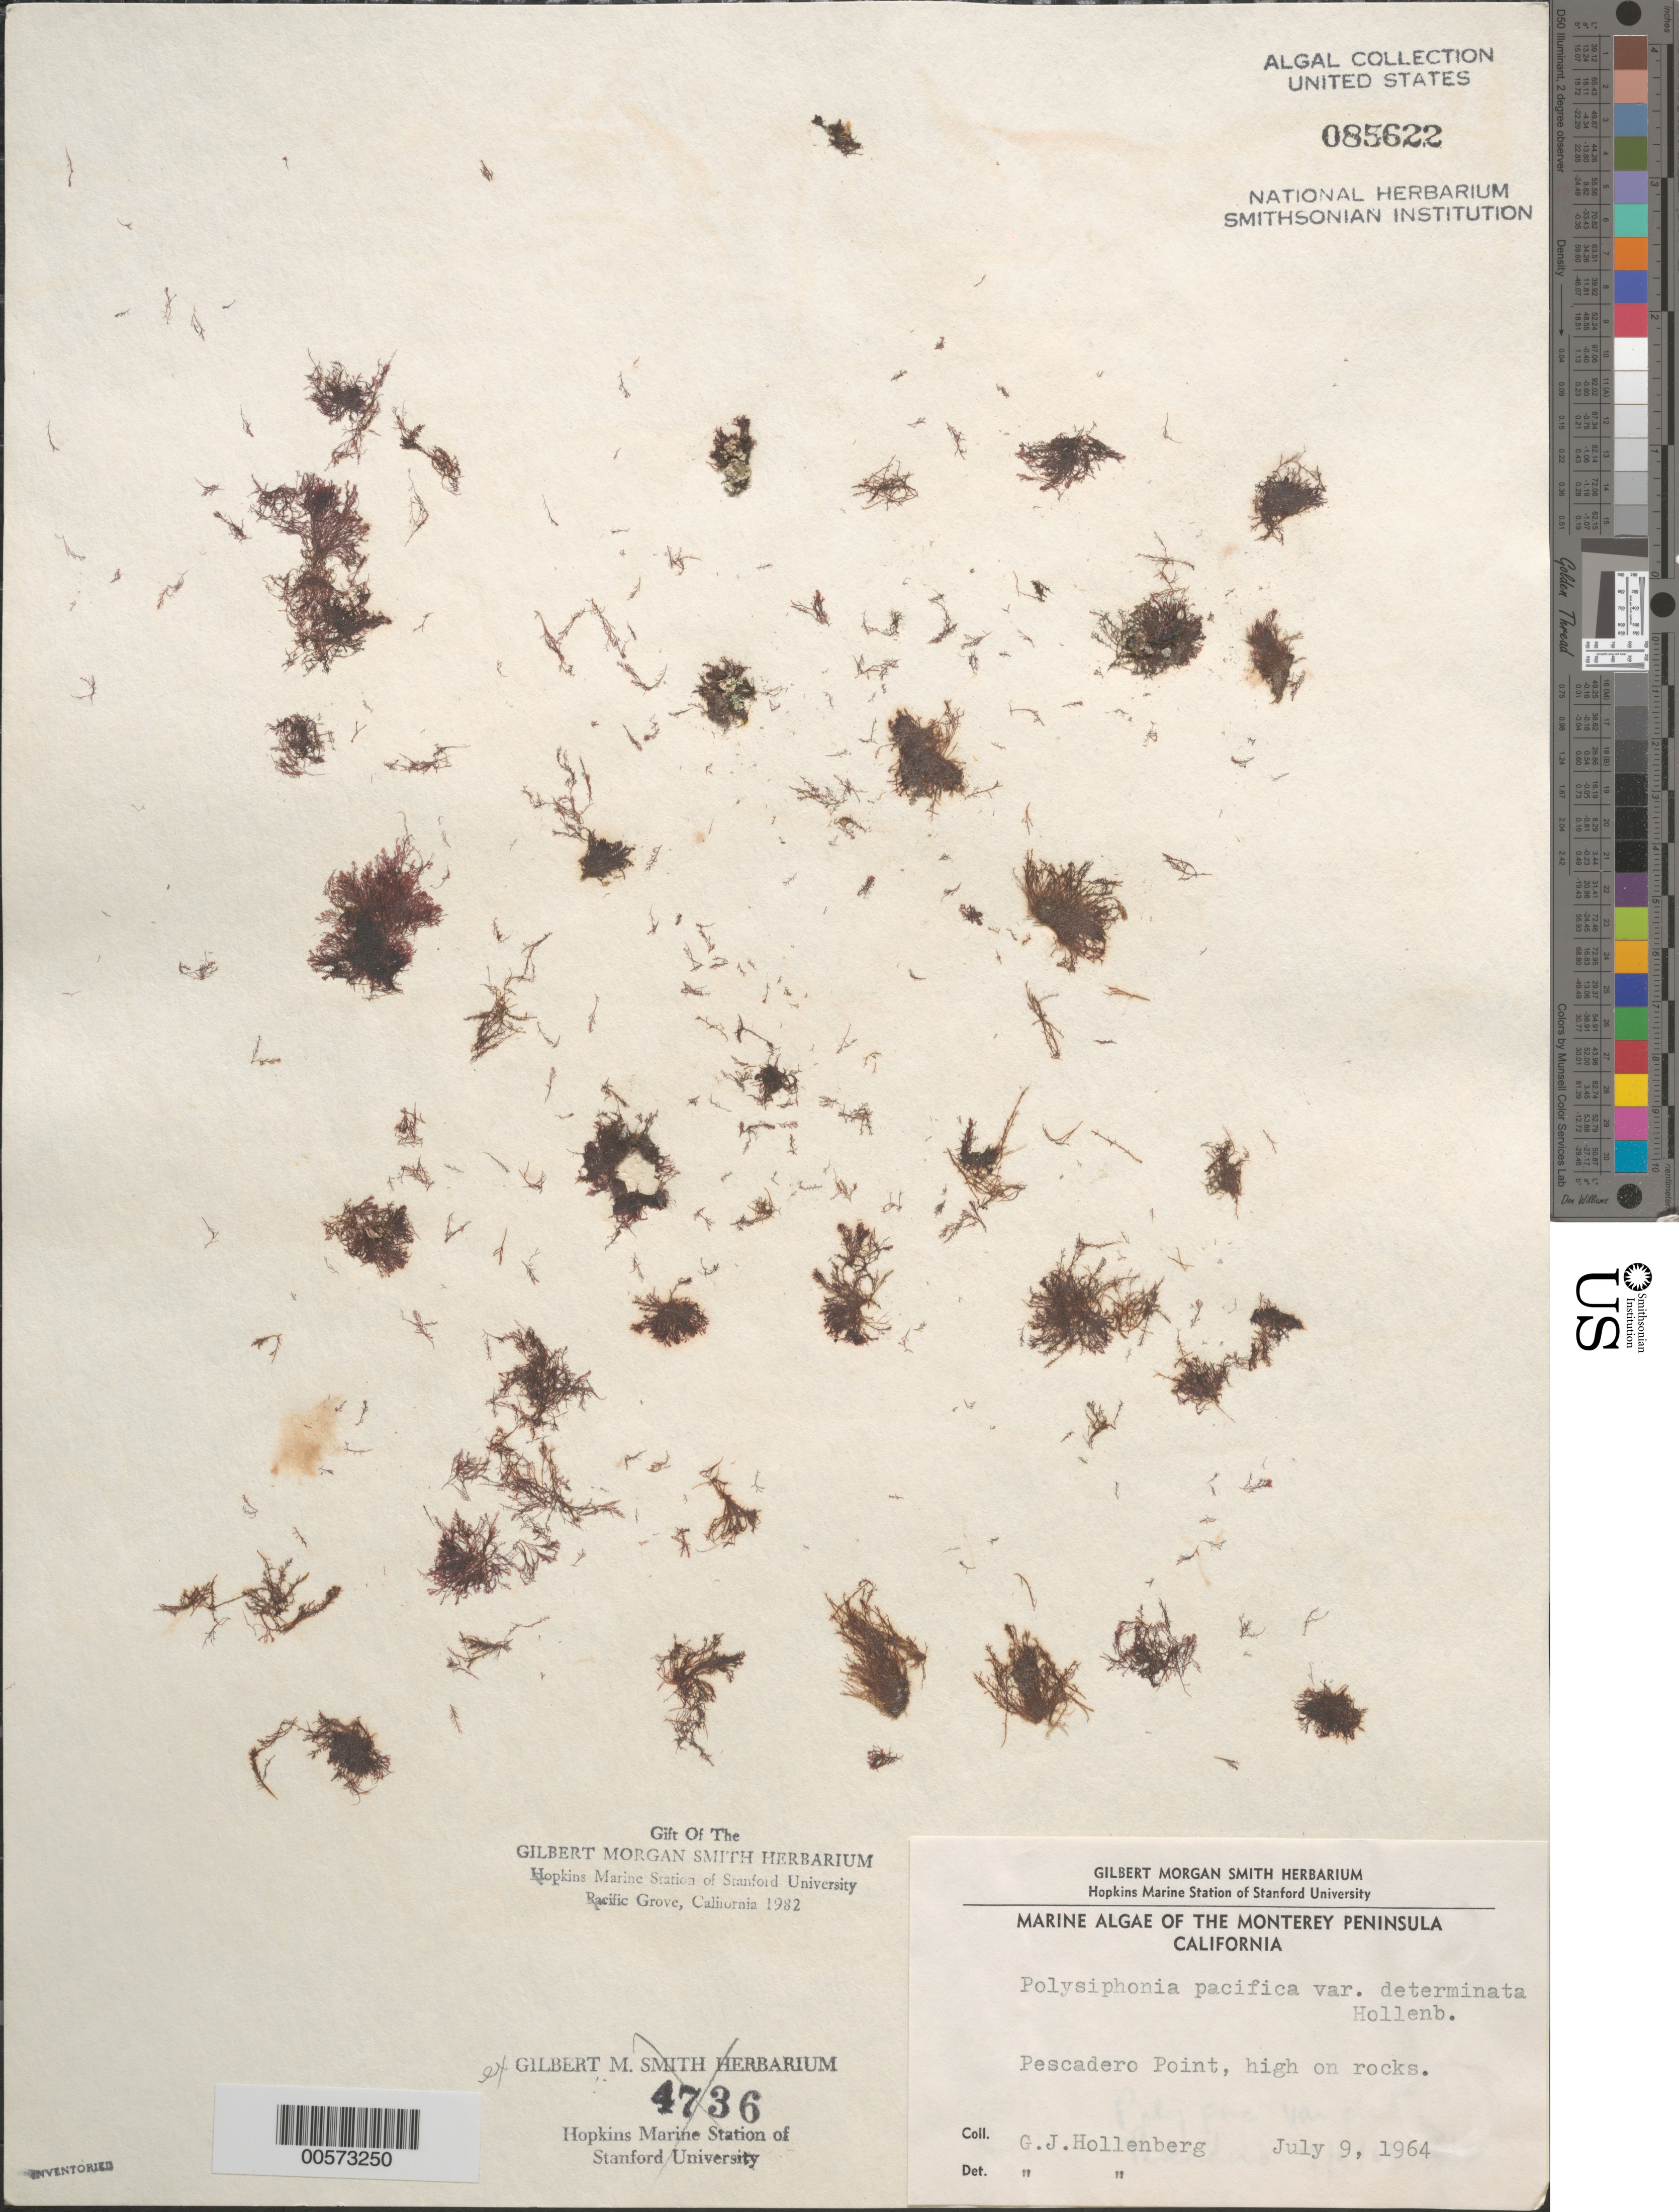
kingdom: Plantae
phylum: Rhodophyta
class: Florideophyceae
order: Ceramiales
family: Rhodomelaceae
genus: Polysiphonia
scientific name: Polysiphonia pacifica var. determinata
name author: Hollenb.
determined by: Hollenberg, George J.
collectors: G. Hollenberg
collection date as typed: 09 Jul 1964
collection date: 1964-07-09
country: United States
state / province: California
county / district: Monterey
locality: Pescadero Point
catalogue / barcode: US 85622